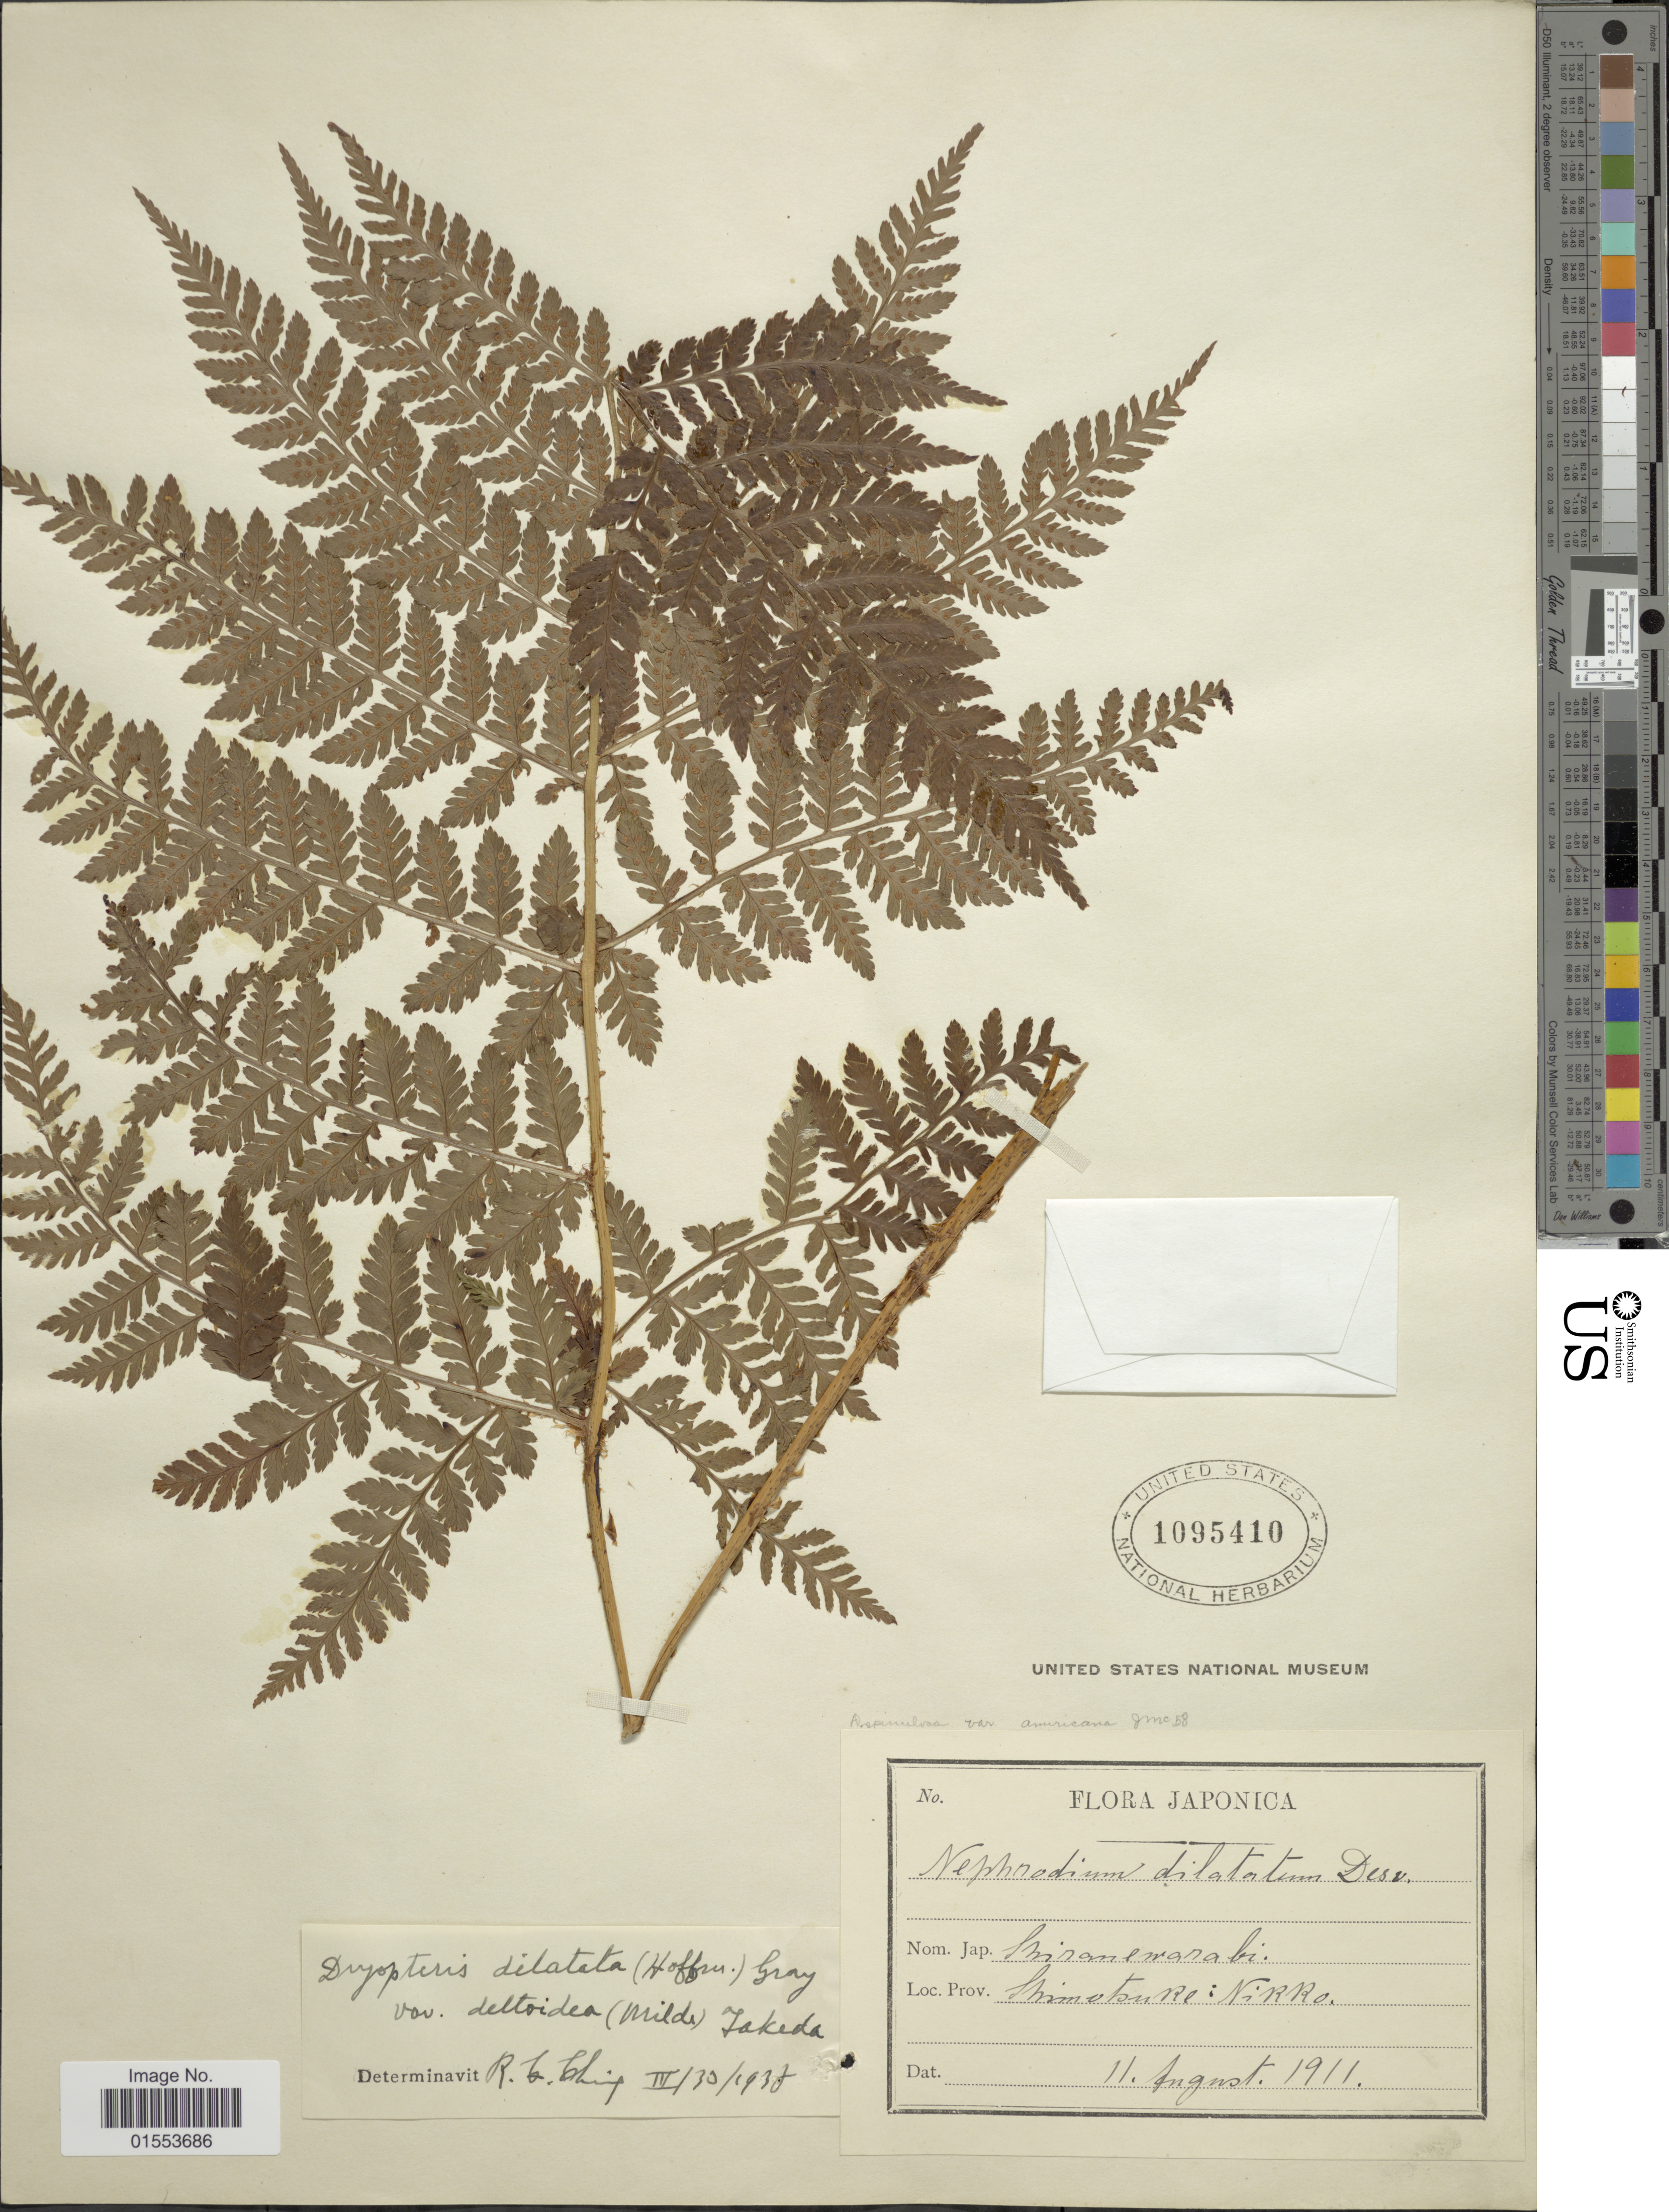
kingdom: Plantae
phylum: Tracheophyta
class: Polypodiopsida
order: Polypodiales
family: Dryopteridaceae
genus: Dryopteris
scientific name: Dryopteris austriaca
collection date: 1911-08-11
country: Japan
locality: Japonica. Shimotsuke: Nikko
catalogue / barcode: US 1095410